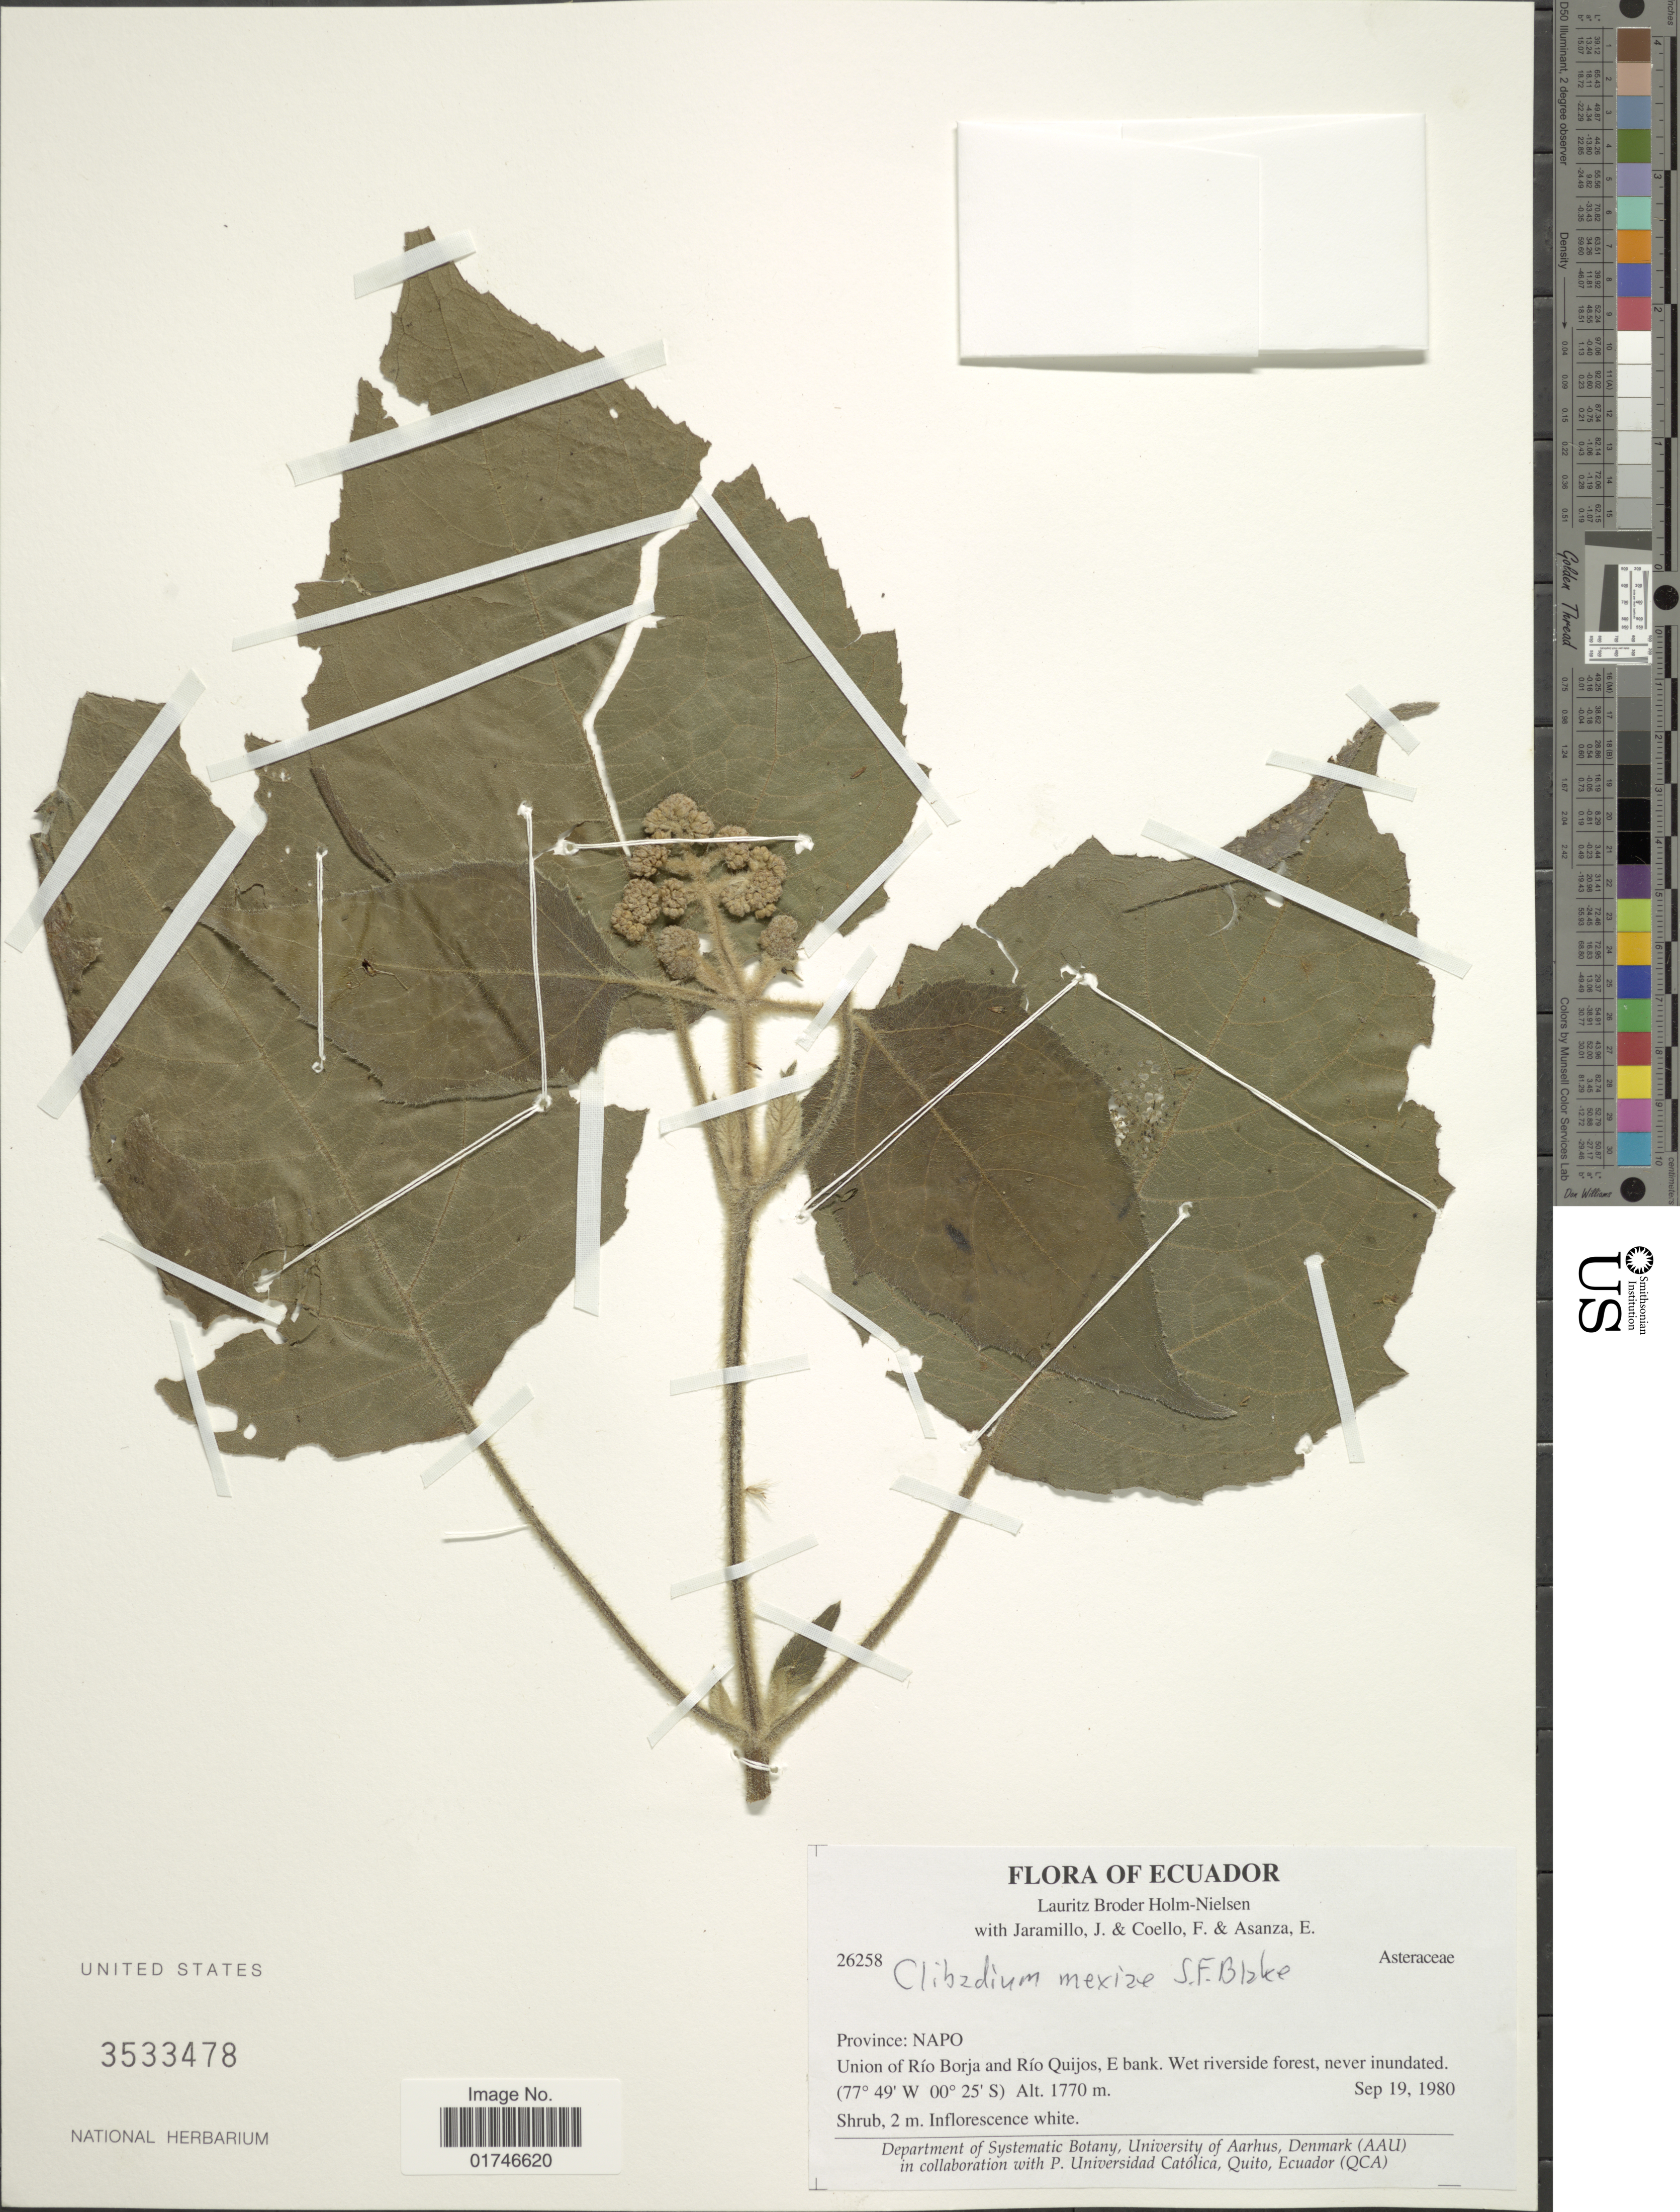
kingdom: Plantae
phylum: Tracheophyta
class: Magnoliopsida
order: Asterales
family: Asteraceae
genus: Clibadium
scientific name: Clibadium mexiae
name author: S.F. Blake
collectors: L. B. Holm-Nielsen, J. Jaramillo, F. Coelho & E. Asanza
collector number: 25258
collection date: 1980-09-19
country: Ecuador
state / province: Napo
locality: Province: Napo. Union of Rio Borja and Rio Quijos, E bank.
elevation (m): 1770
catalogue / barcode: US 3533478